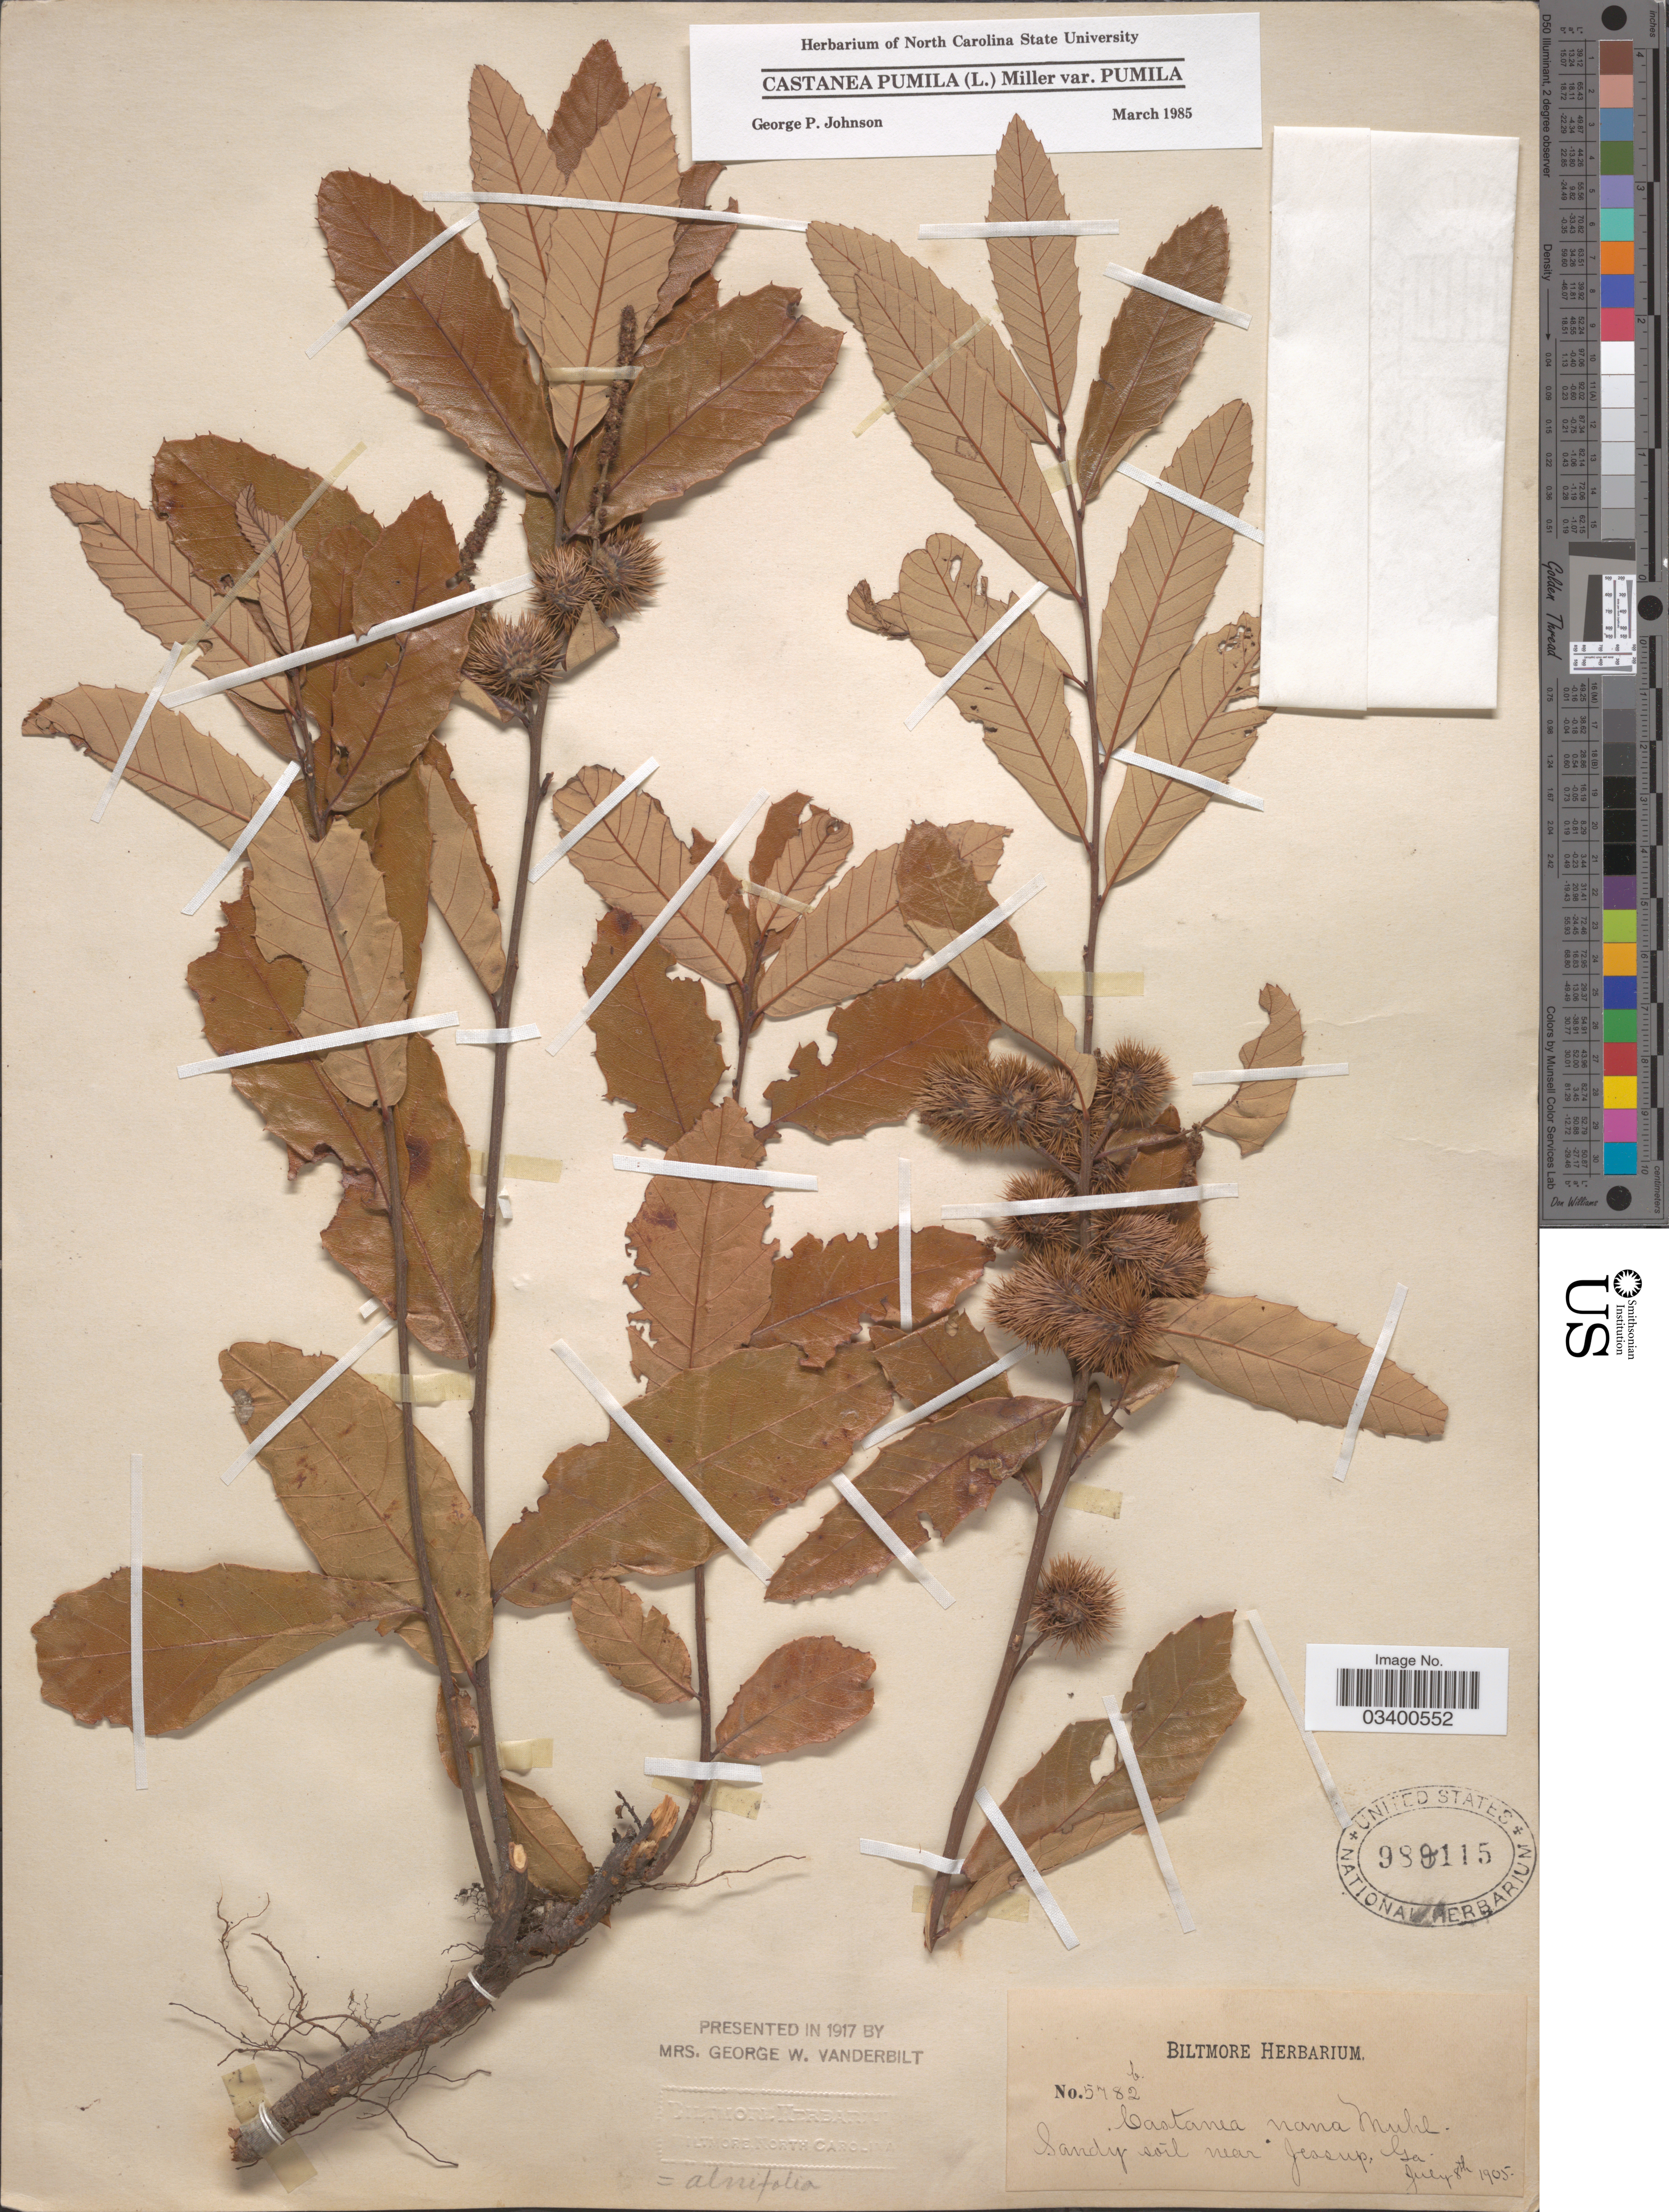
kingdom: Plantae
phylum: Tracheophyta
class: Magnoliopsida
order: Fagales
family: Fagaceae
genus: Castanea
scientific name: Castanea pumila var. pumila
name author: (L.) Mill.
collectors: ex herb. Biltmore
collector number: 5782b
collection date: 1905-07-08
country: United States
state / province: Georgia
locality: Near Jessup.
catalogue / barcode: US 988115